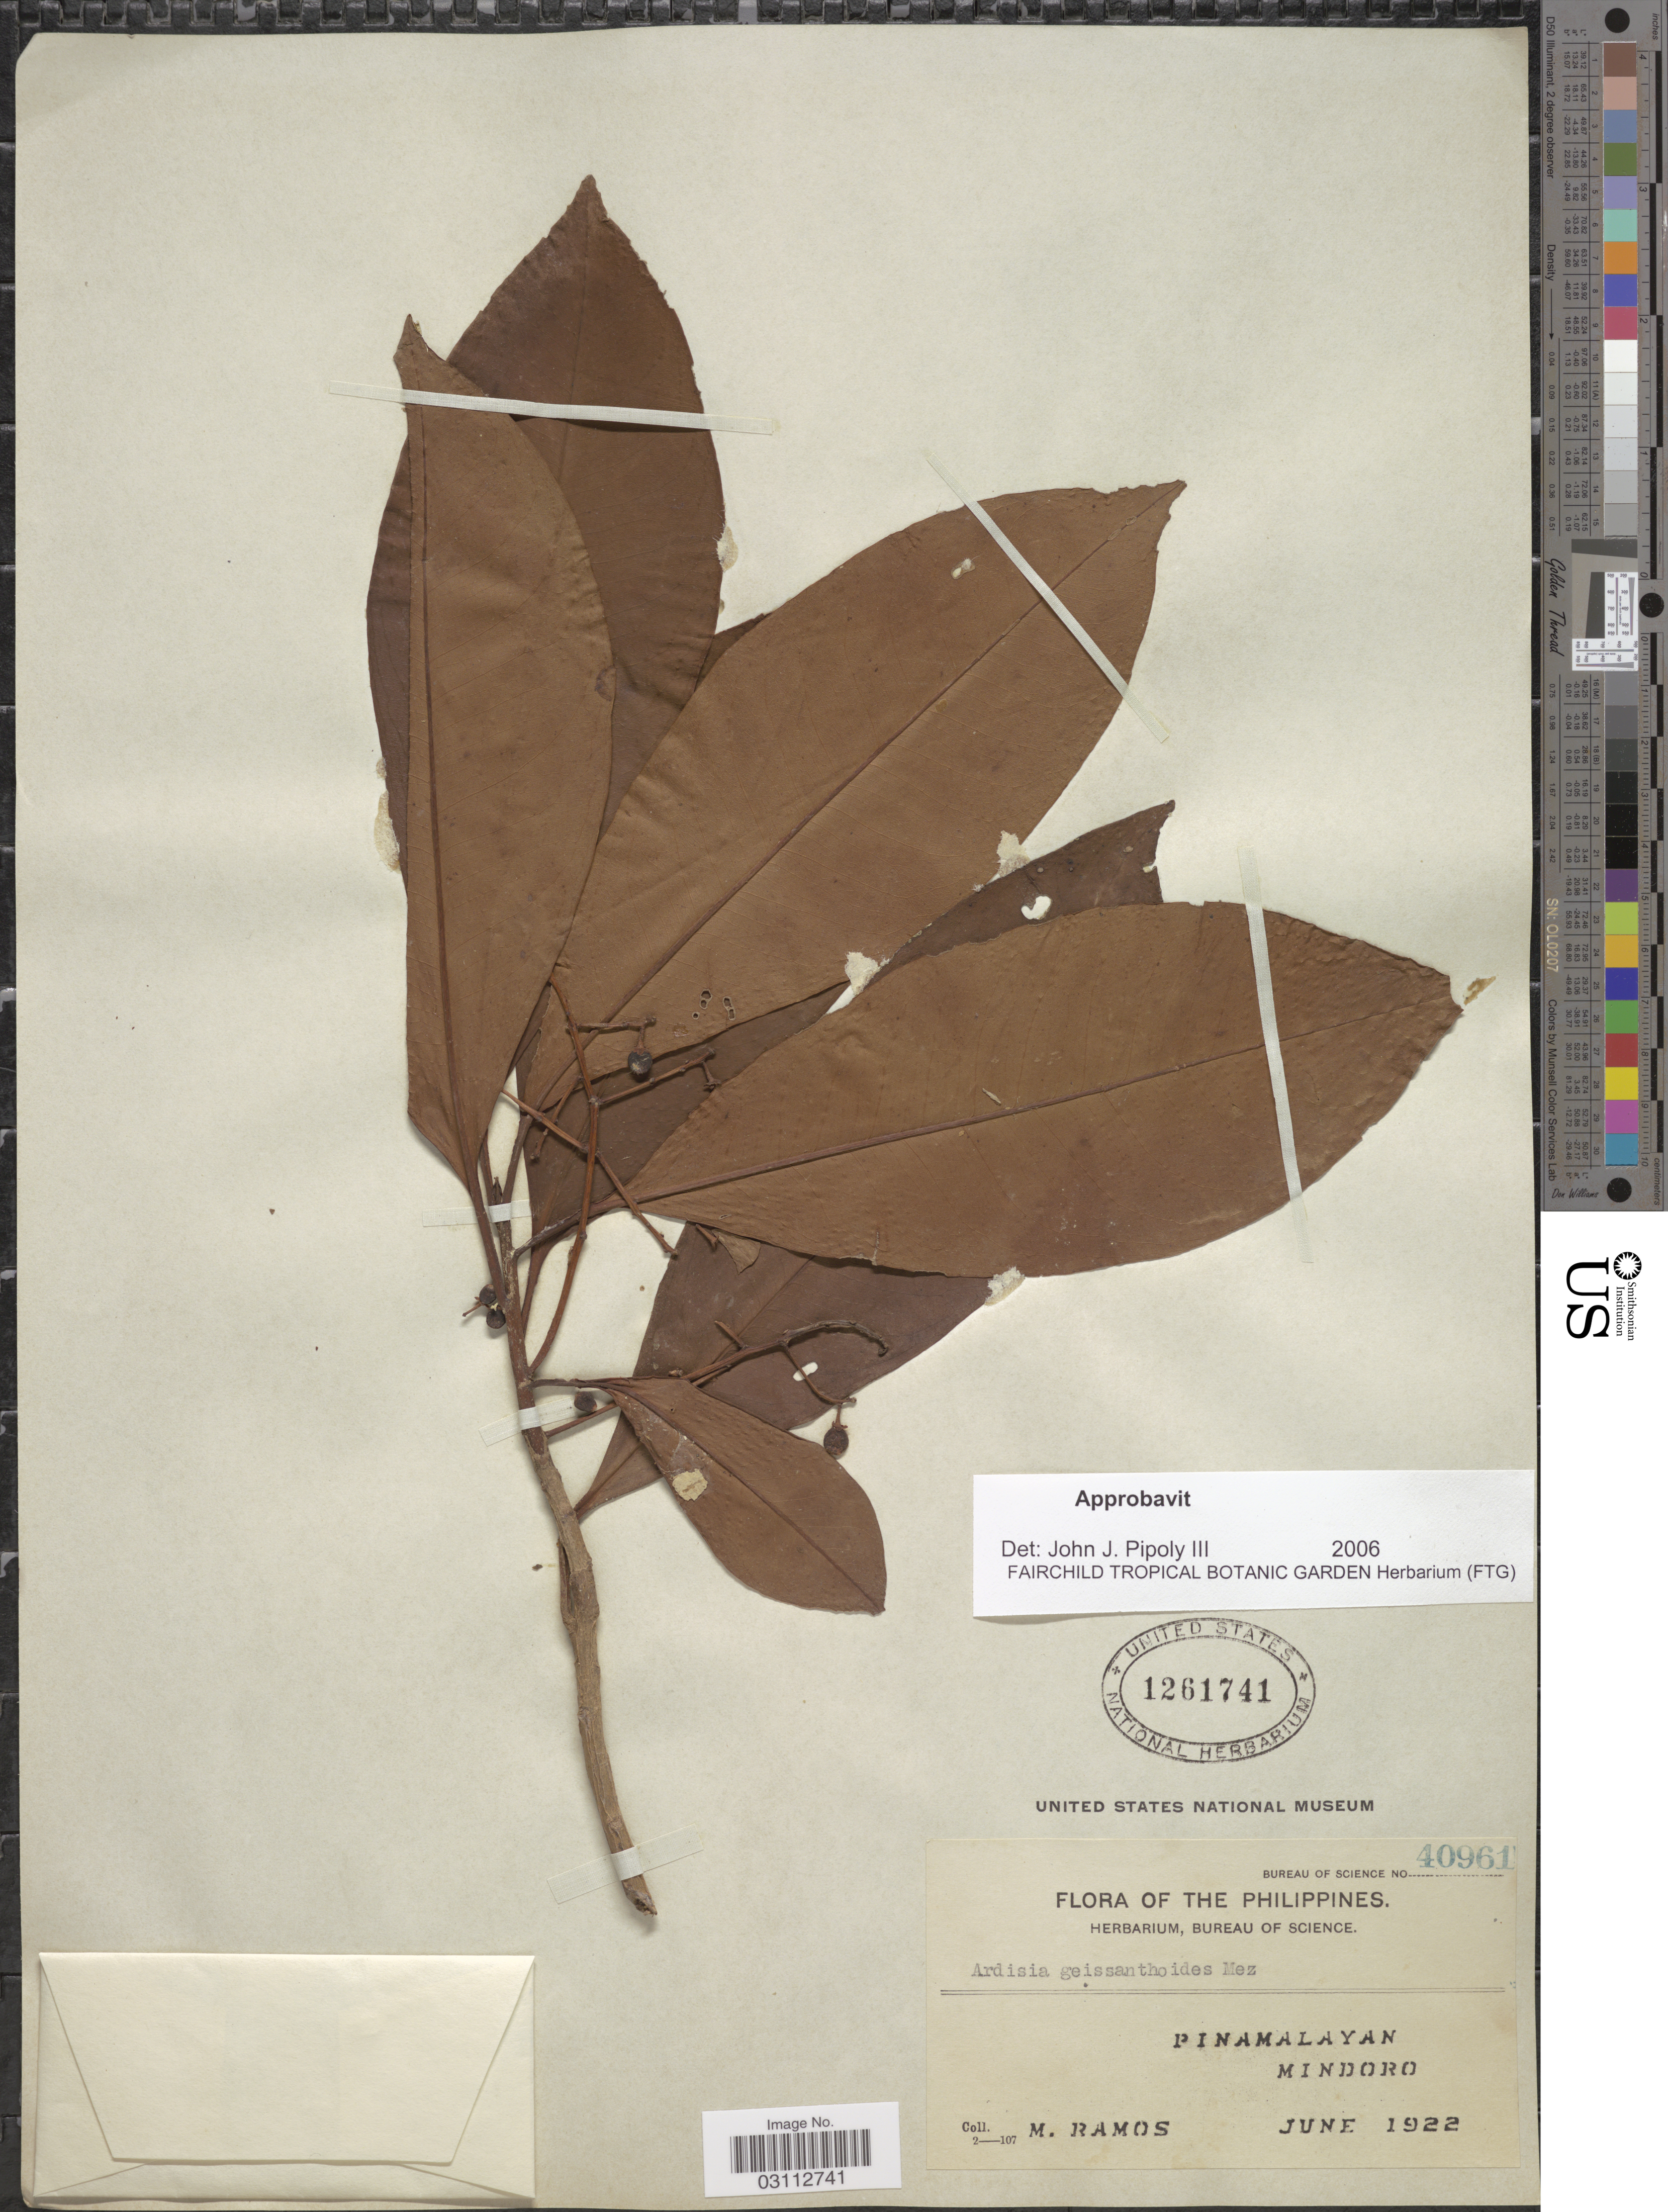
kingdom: Plantae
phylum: Tracheophyta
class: Magnoliopsida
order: Ericales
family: Primulaceae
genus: Ardisia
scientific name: Ardisia geissanthoides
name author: Mez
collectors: M. Ramos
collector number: Bureau of science 40961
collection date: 1922-06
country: Philippines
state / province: Mimaropa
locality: Pinamalayan, Mindoro.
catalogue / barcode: US 1261741